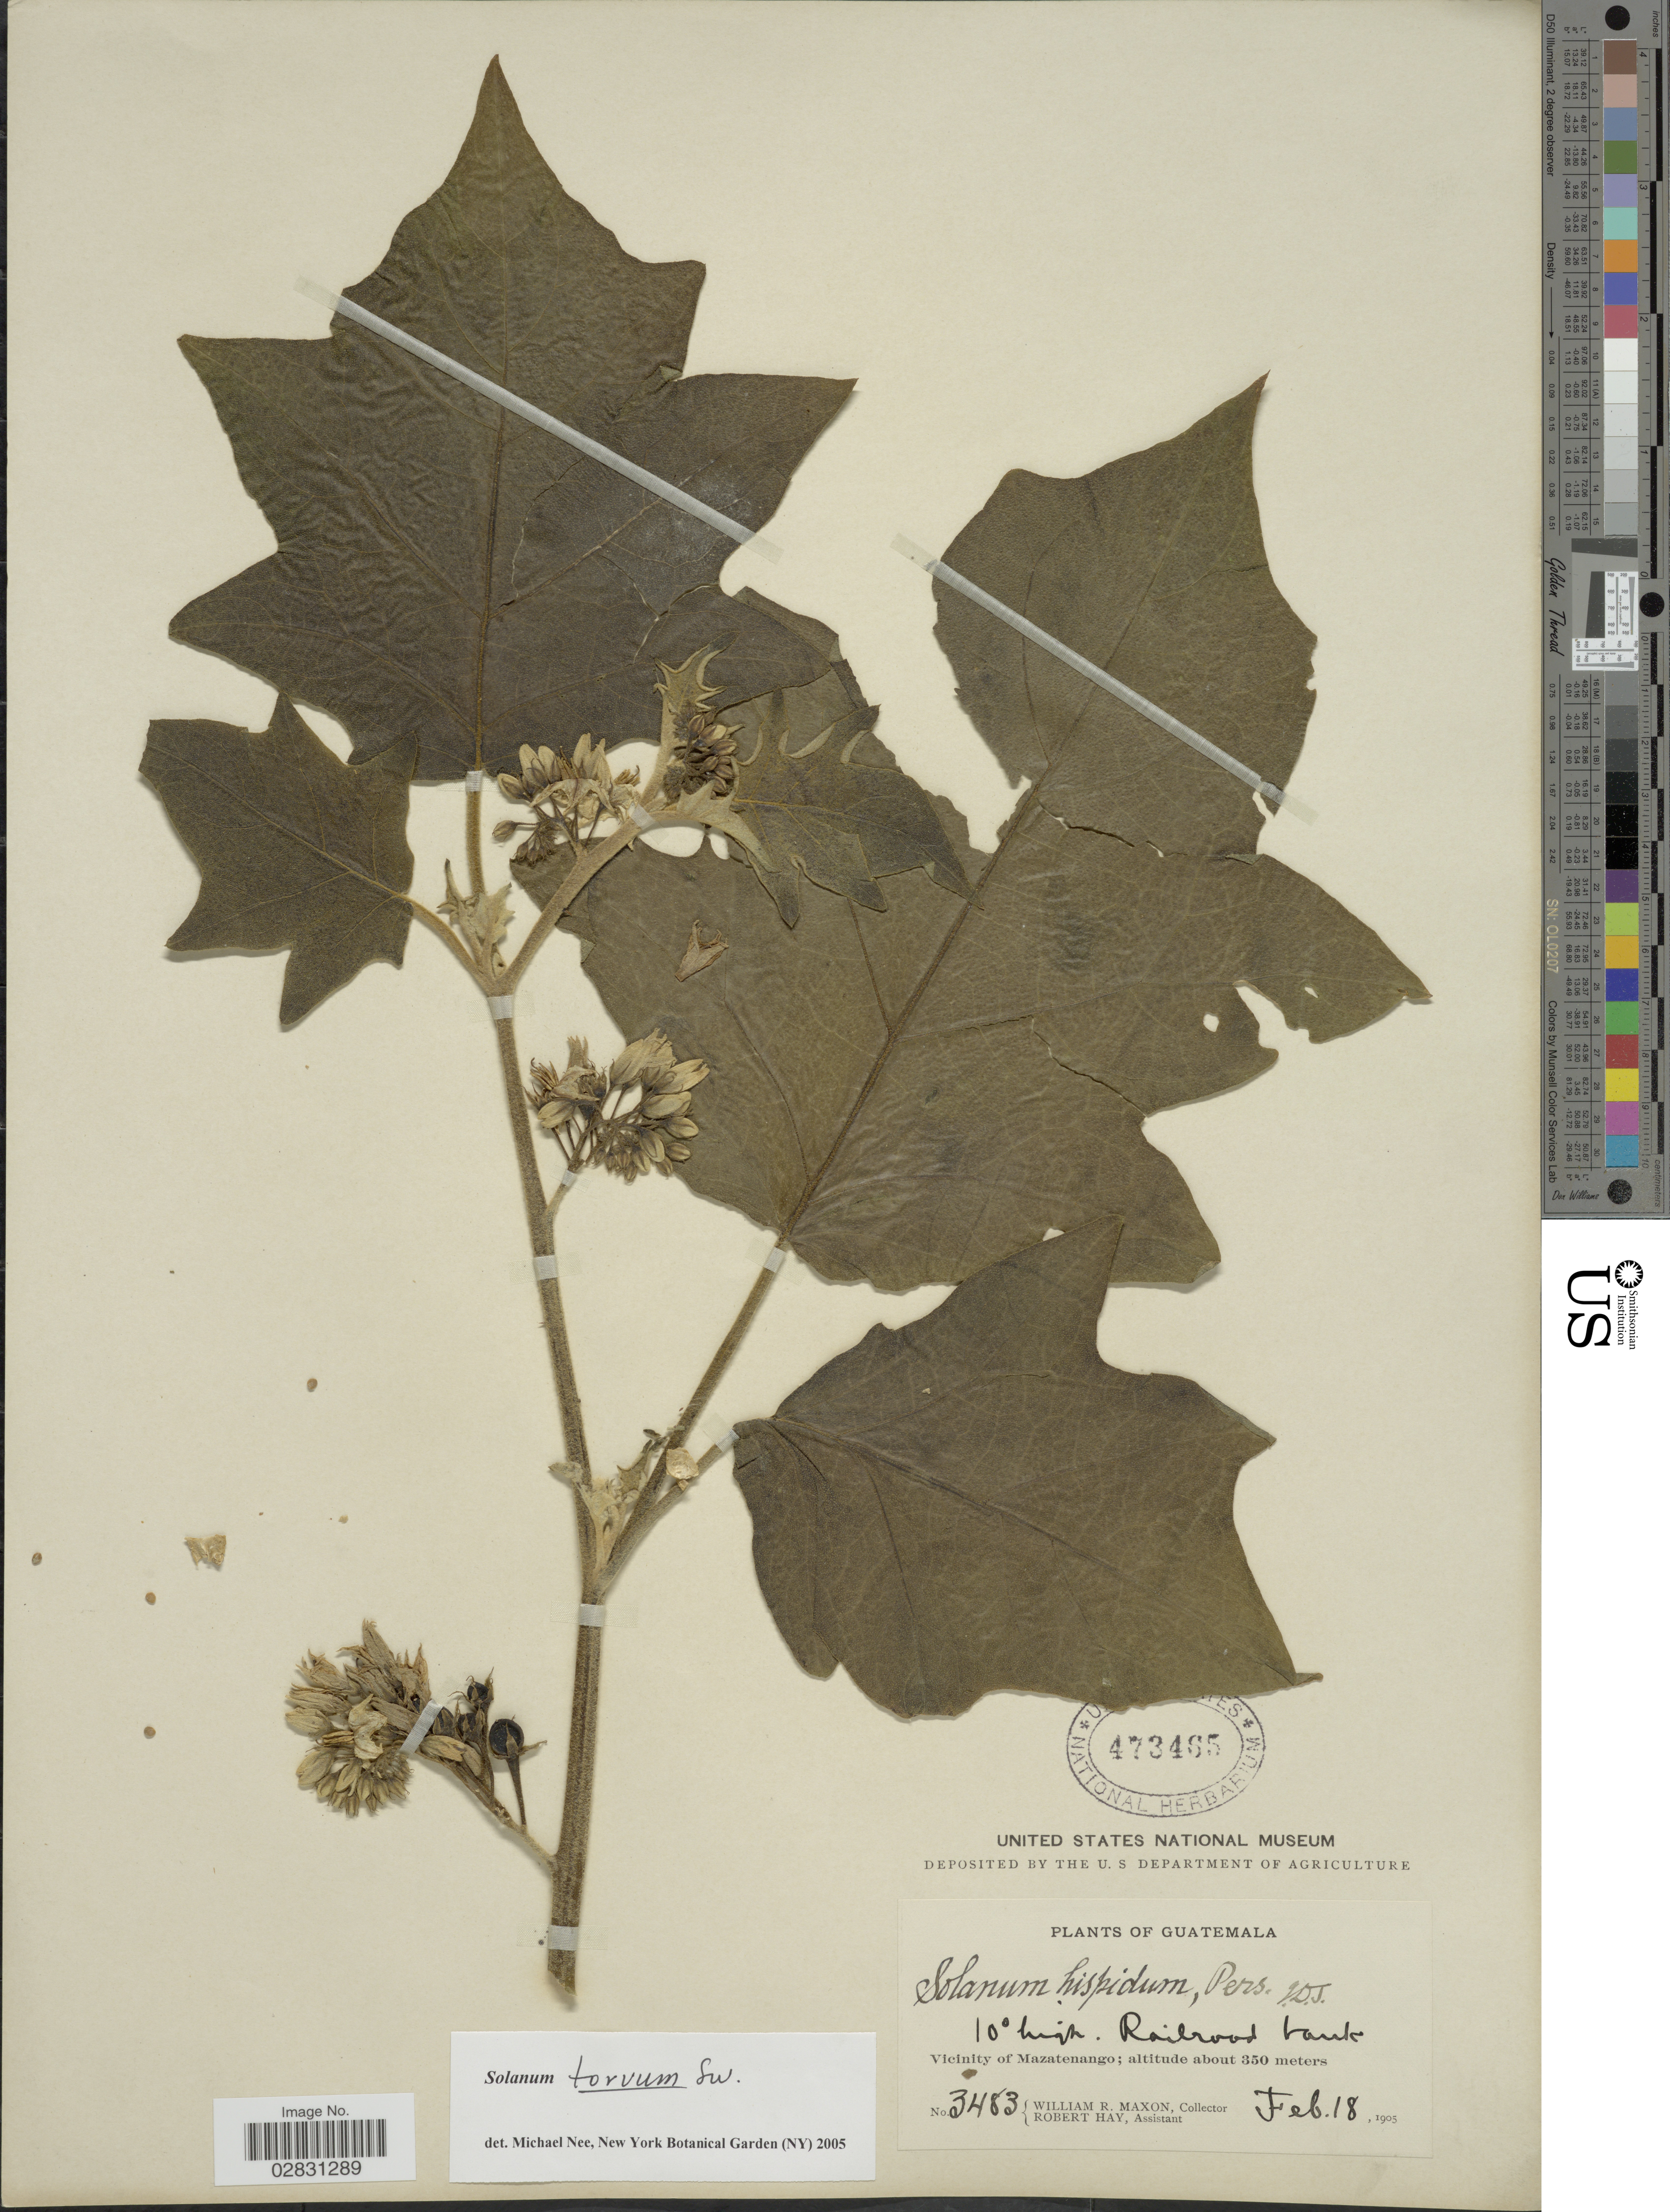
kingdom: Plantae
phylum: Tracheophyta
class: Magnoliopsida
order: Solanales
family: Solanaceae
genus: Solanum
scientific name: Solanum torvum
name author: Sw.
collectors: W. R. Maxon & R. Hay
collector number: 3483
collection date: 1905-02-18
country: Guatemala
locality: Vicinity of Mazatenango.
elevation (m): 350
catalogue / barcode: US 473465